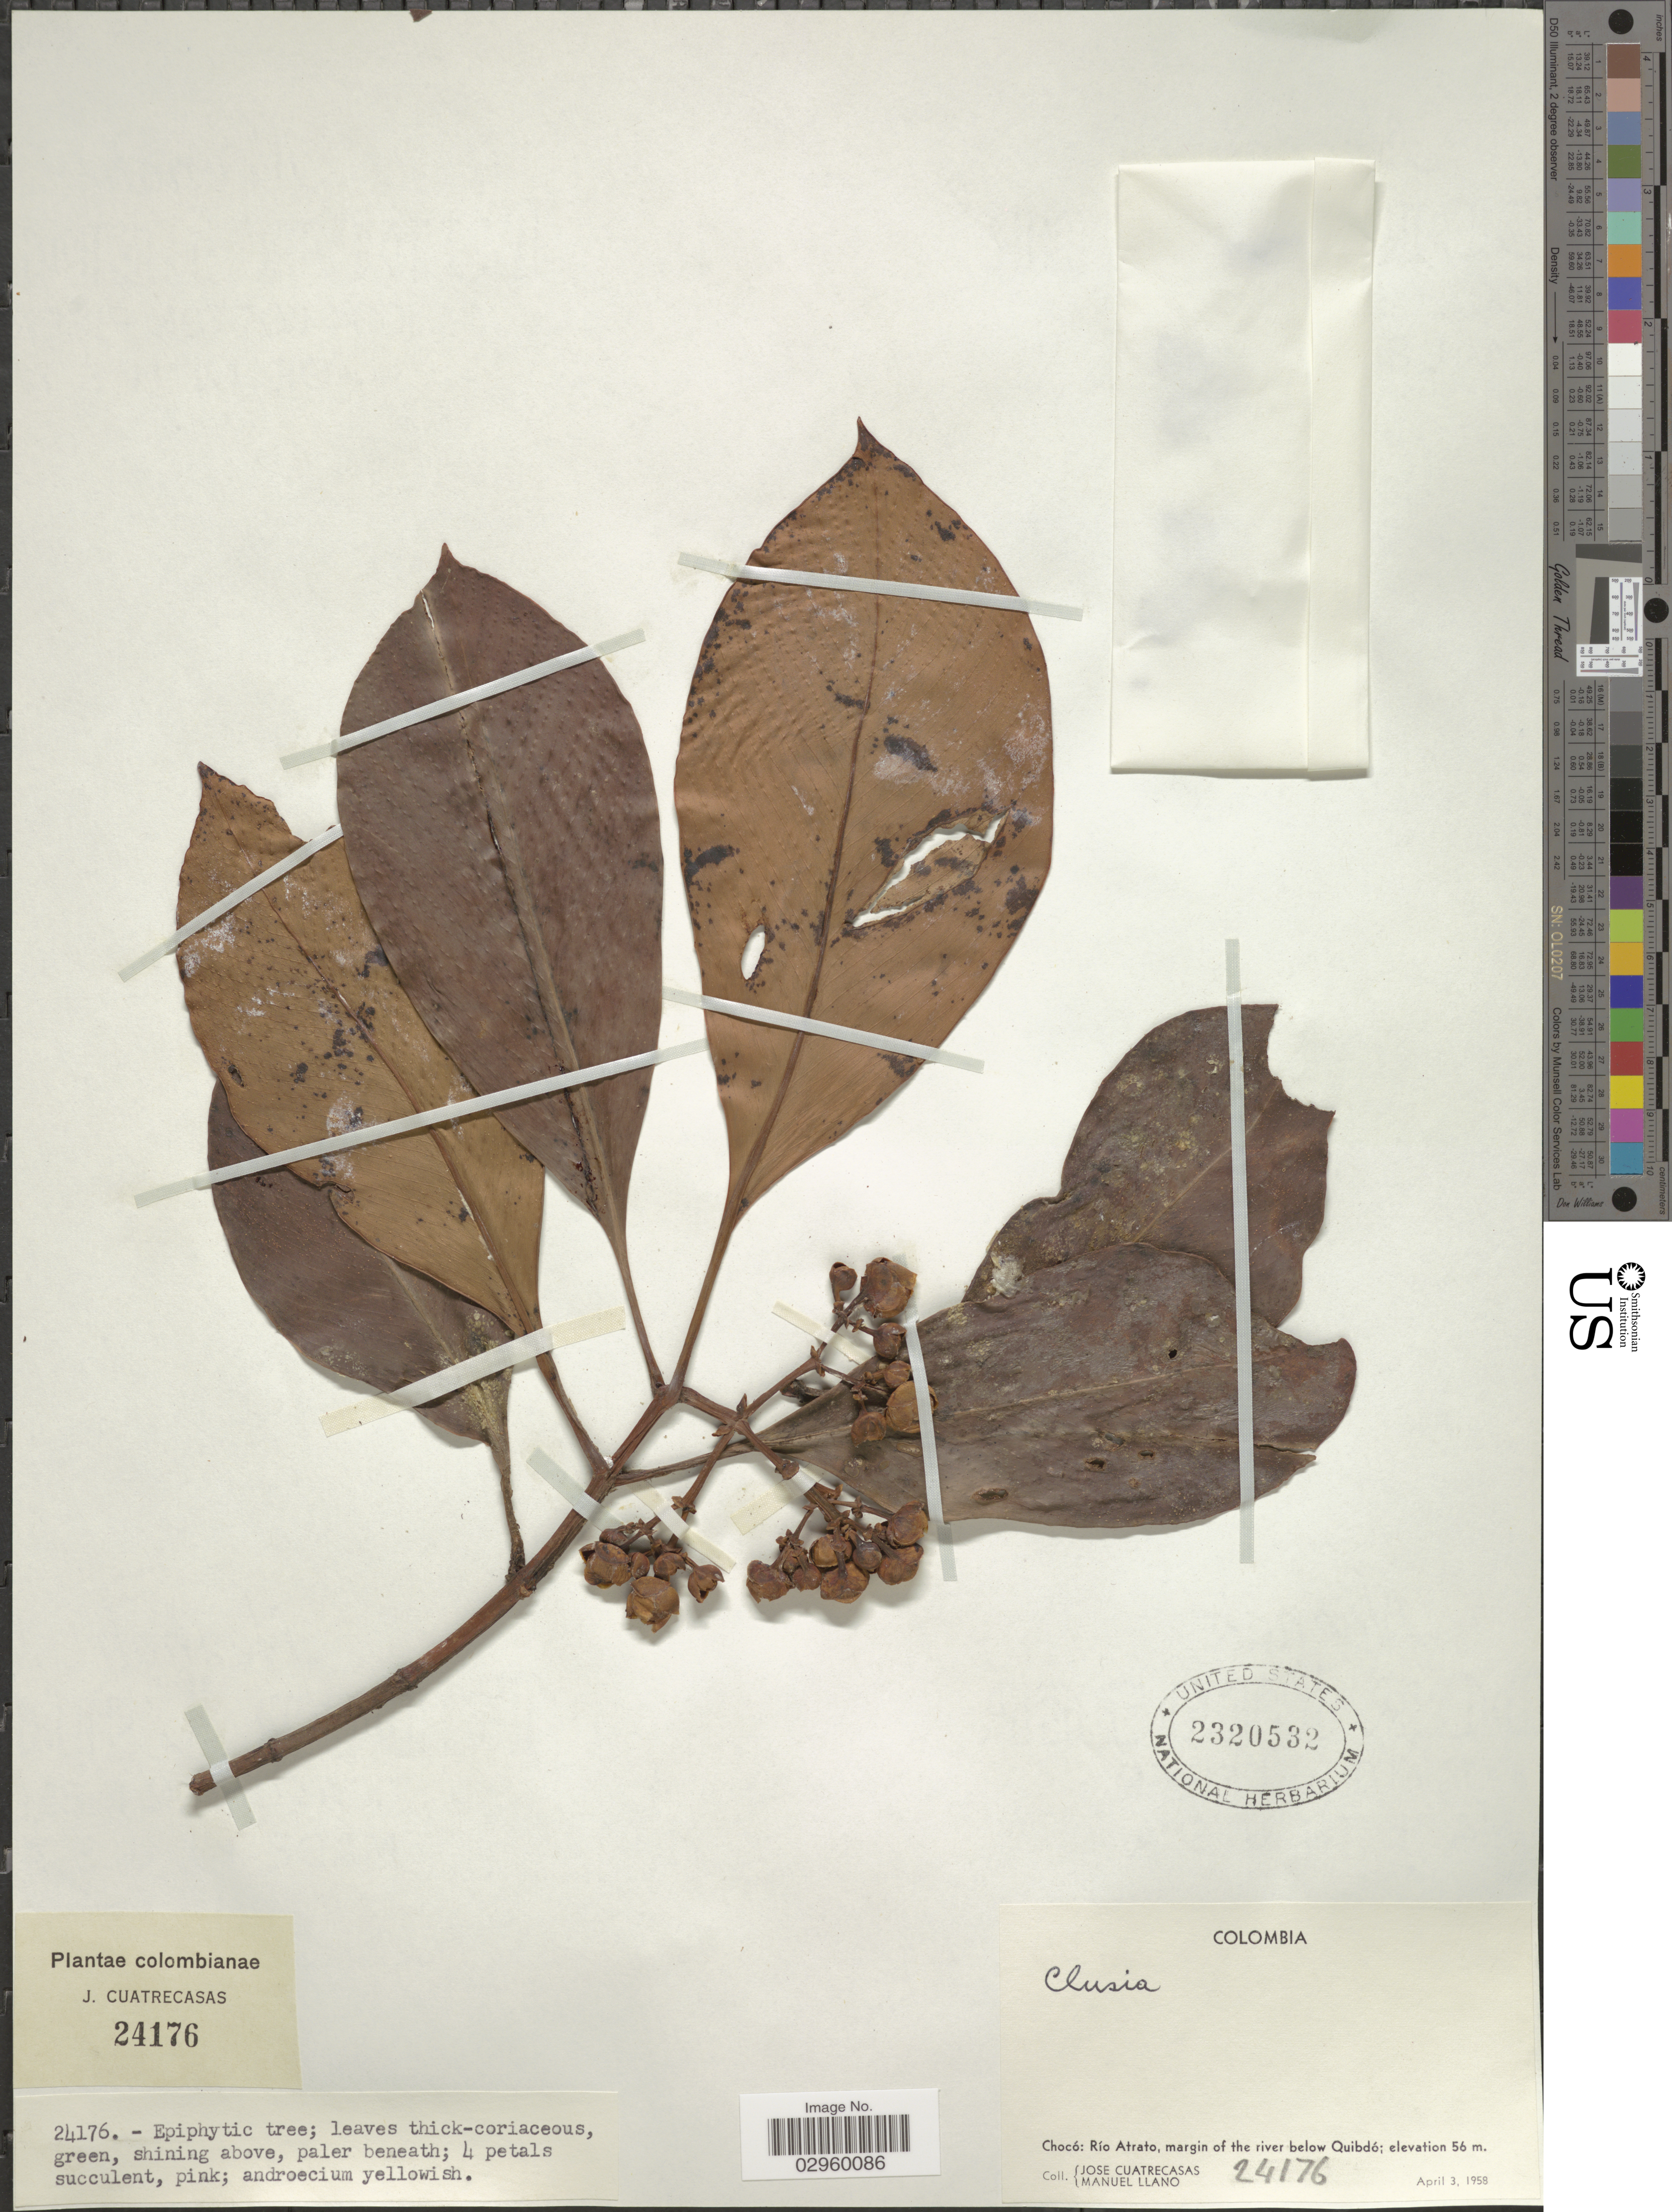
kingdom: Plantae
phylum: Tracheophyta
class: Magnoliopsida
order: Malpighiales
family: Clusiaceae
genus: Clusia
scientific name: Clusia sp.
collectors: J. Cuatrecasas & M. Llano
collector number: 24176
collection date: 1958-04-03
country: Colombia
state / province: Chocó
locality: Chocó: Río Atrato, margin of the river below Quibdó.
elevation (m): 56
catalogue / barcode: US 2320532